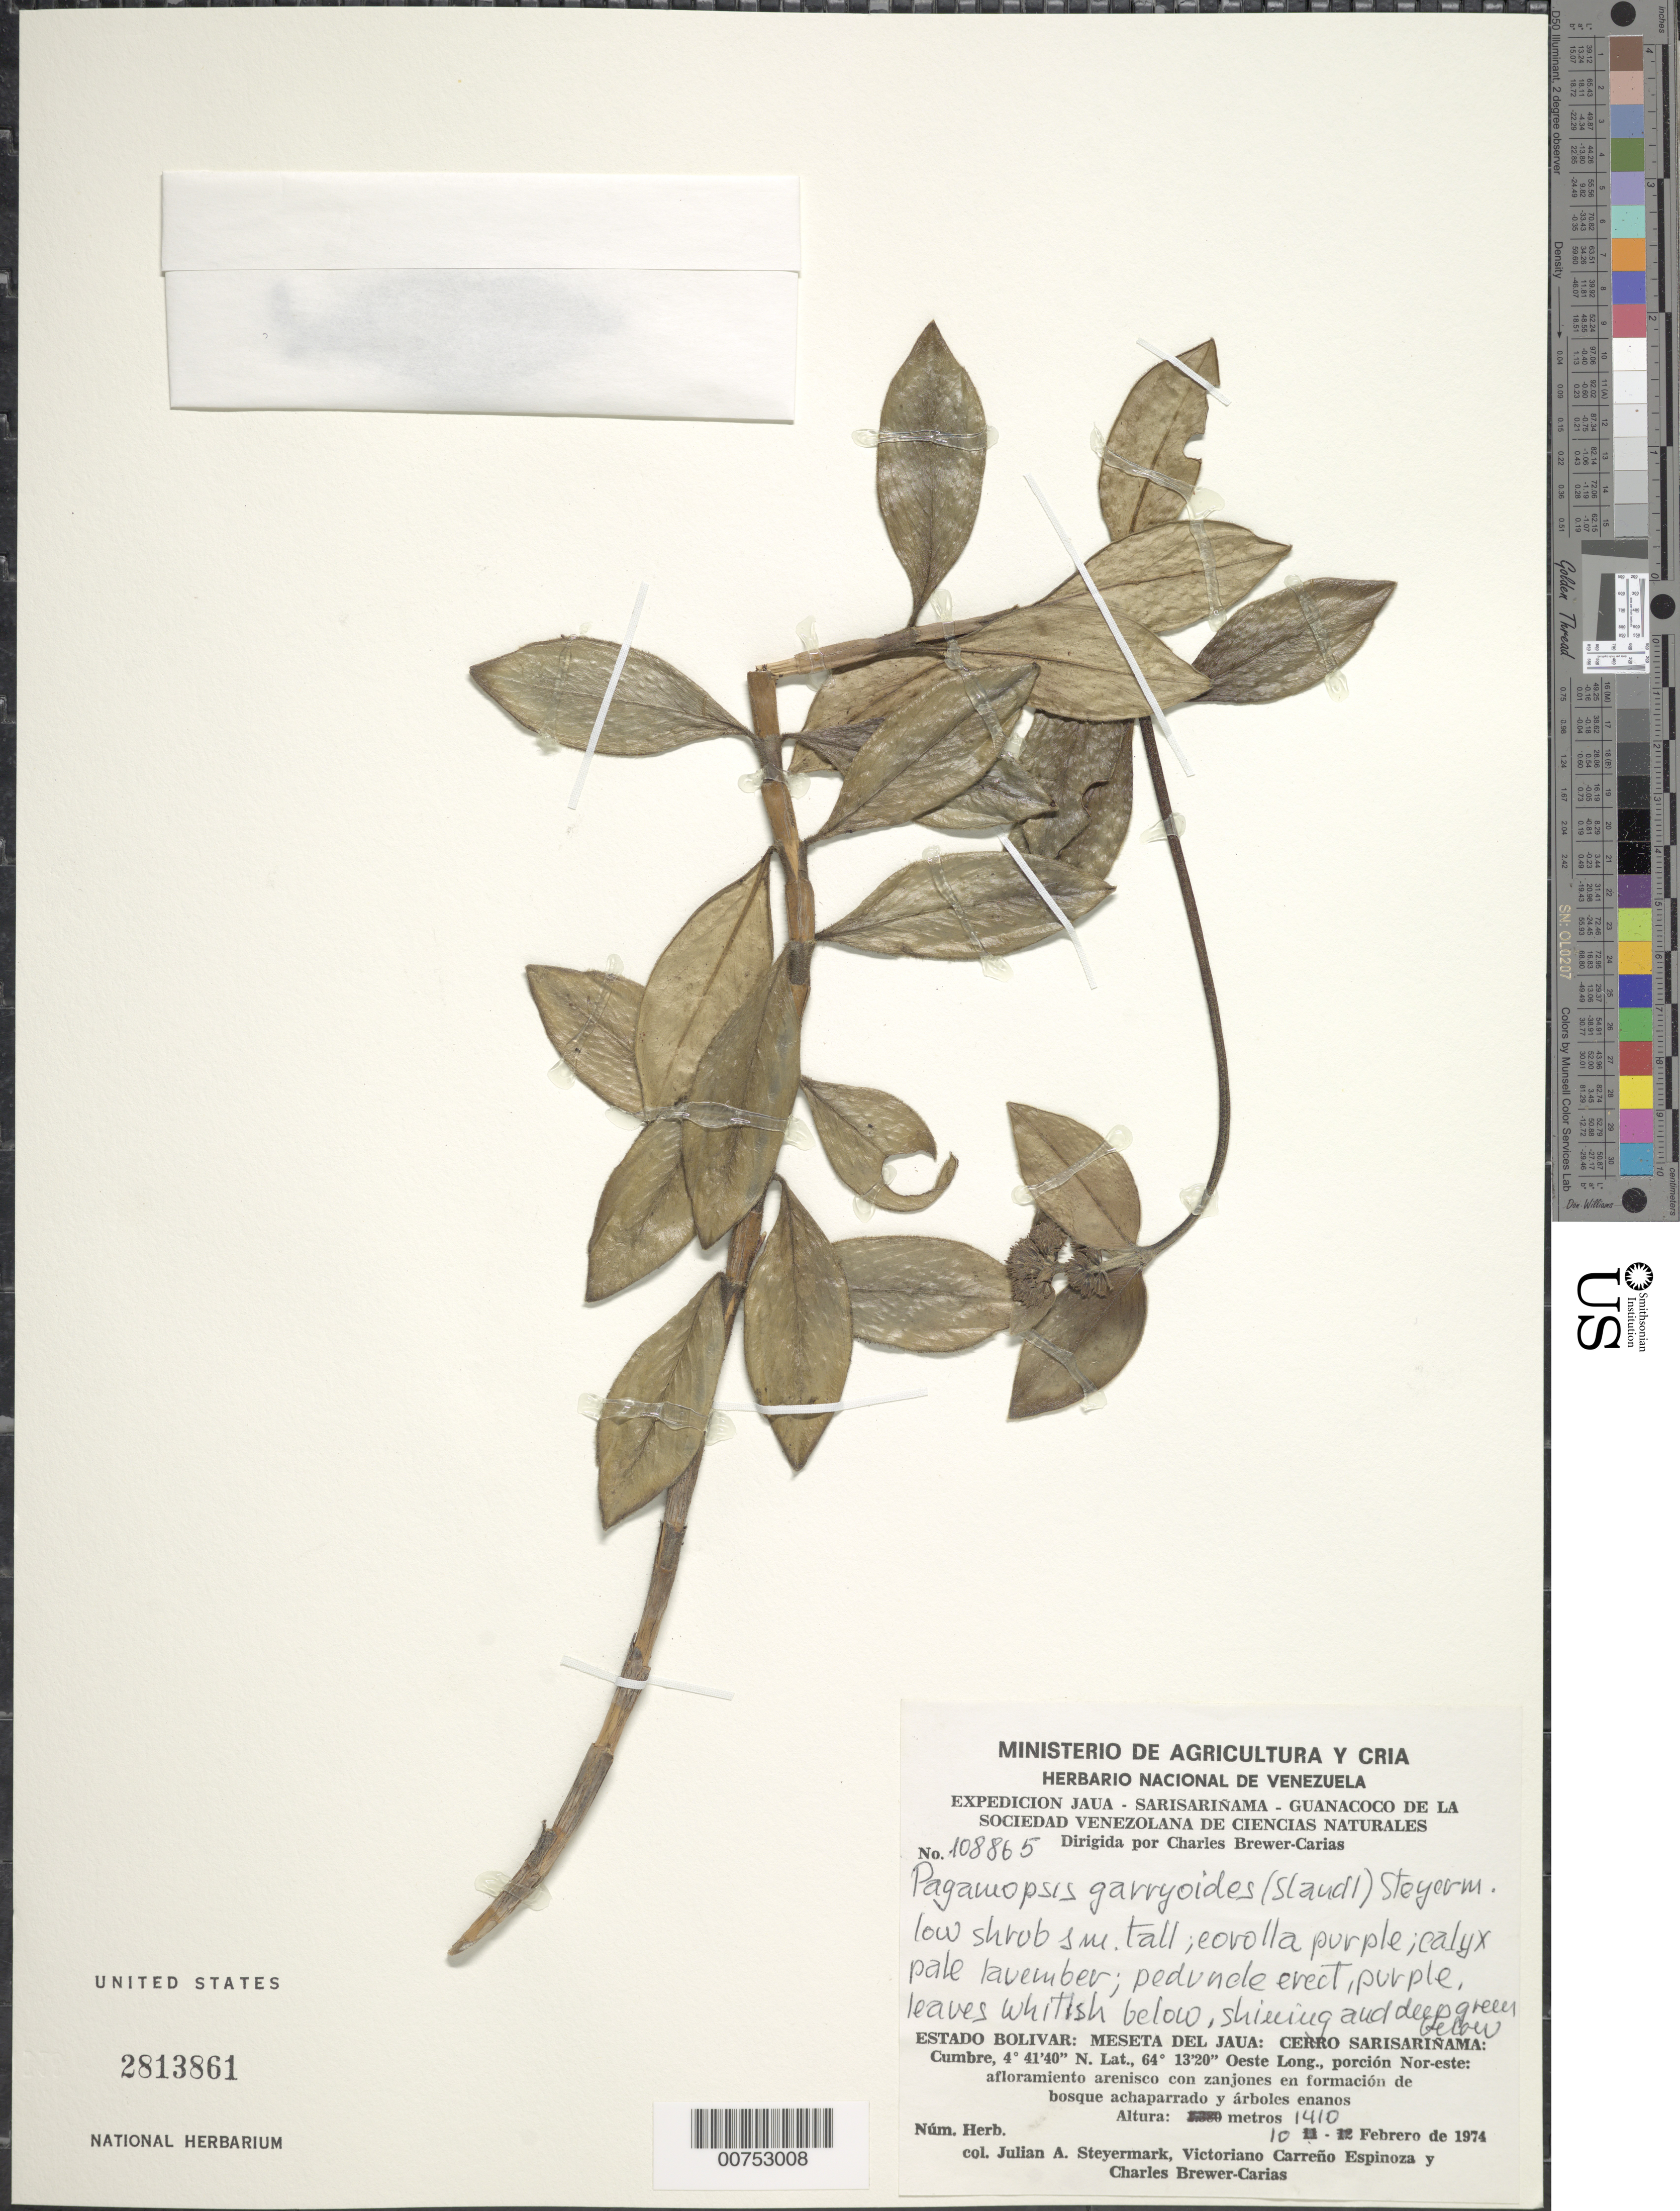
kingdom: Plantae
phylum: Tracheophyta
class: Magnoliopsida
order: Gentianales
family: Rubiaceae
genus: Pagameopsis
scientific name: Pagameopsis garryoides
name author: (Standl.) Steyerm.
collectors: J. Steyermark, V. Carreño E. & C. Brewer-Carias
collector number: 108865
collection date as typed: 10-Feb-74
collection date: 1974-02-10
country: Venezuela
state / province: Bolívar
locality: Meseta del Jaua: Cerro Sarisariñama, porción NE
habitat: Afloramiento arenisco con zanjones en formaceion de bosque achaparrado y arboles enanos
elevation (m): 1410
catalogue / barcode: US 2813861